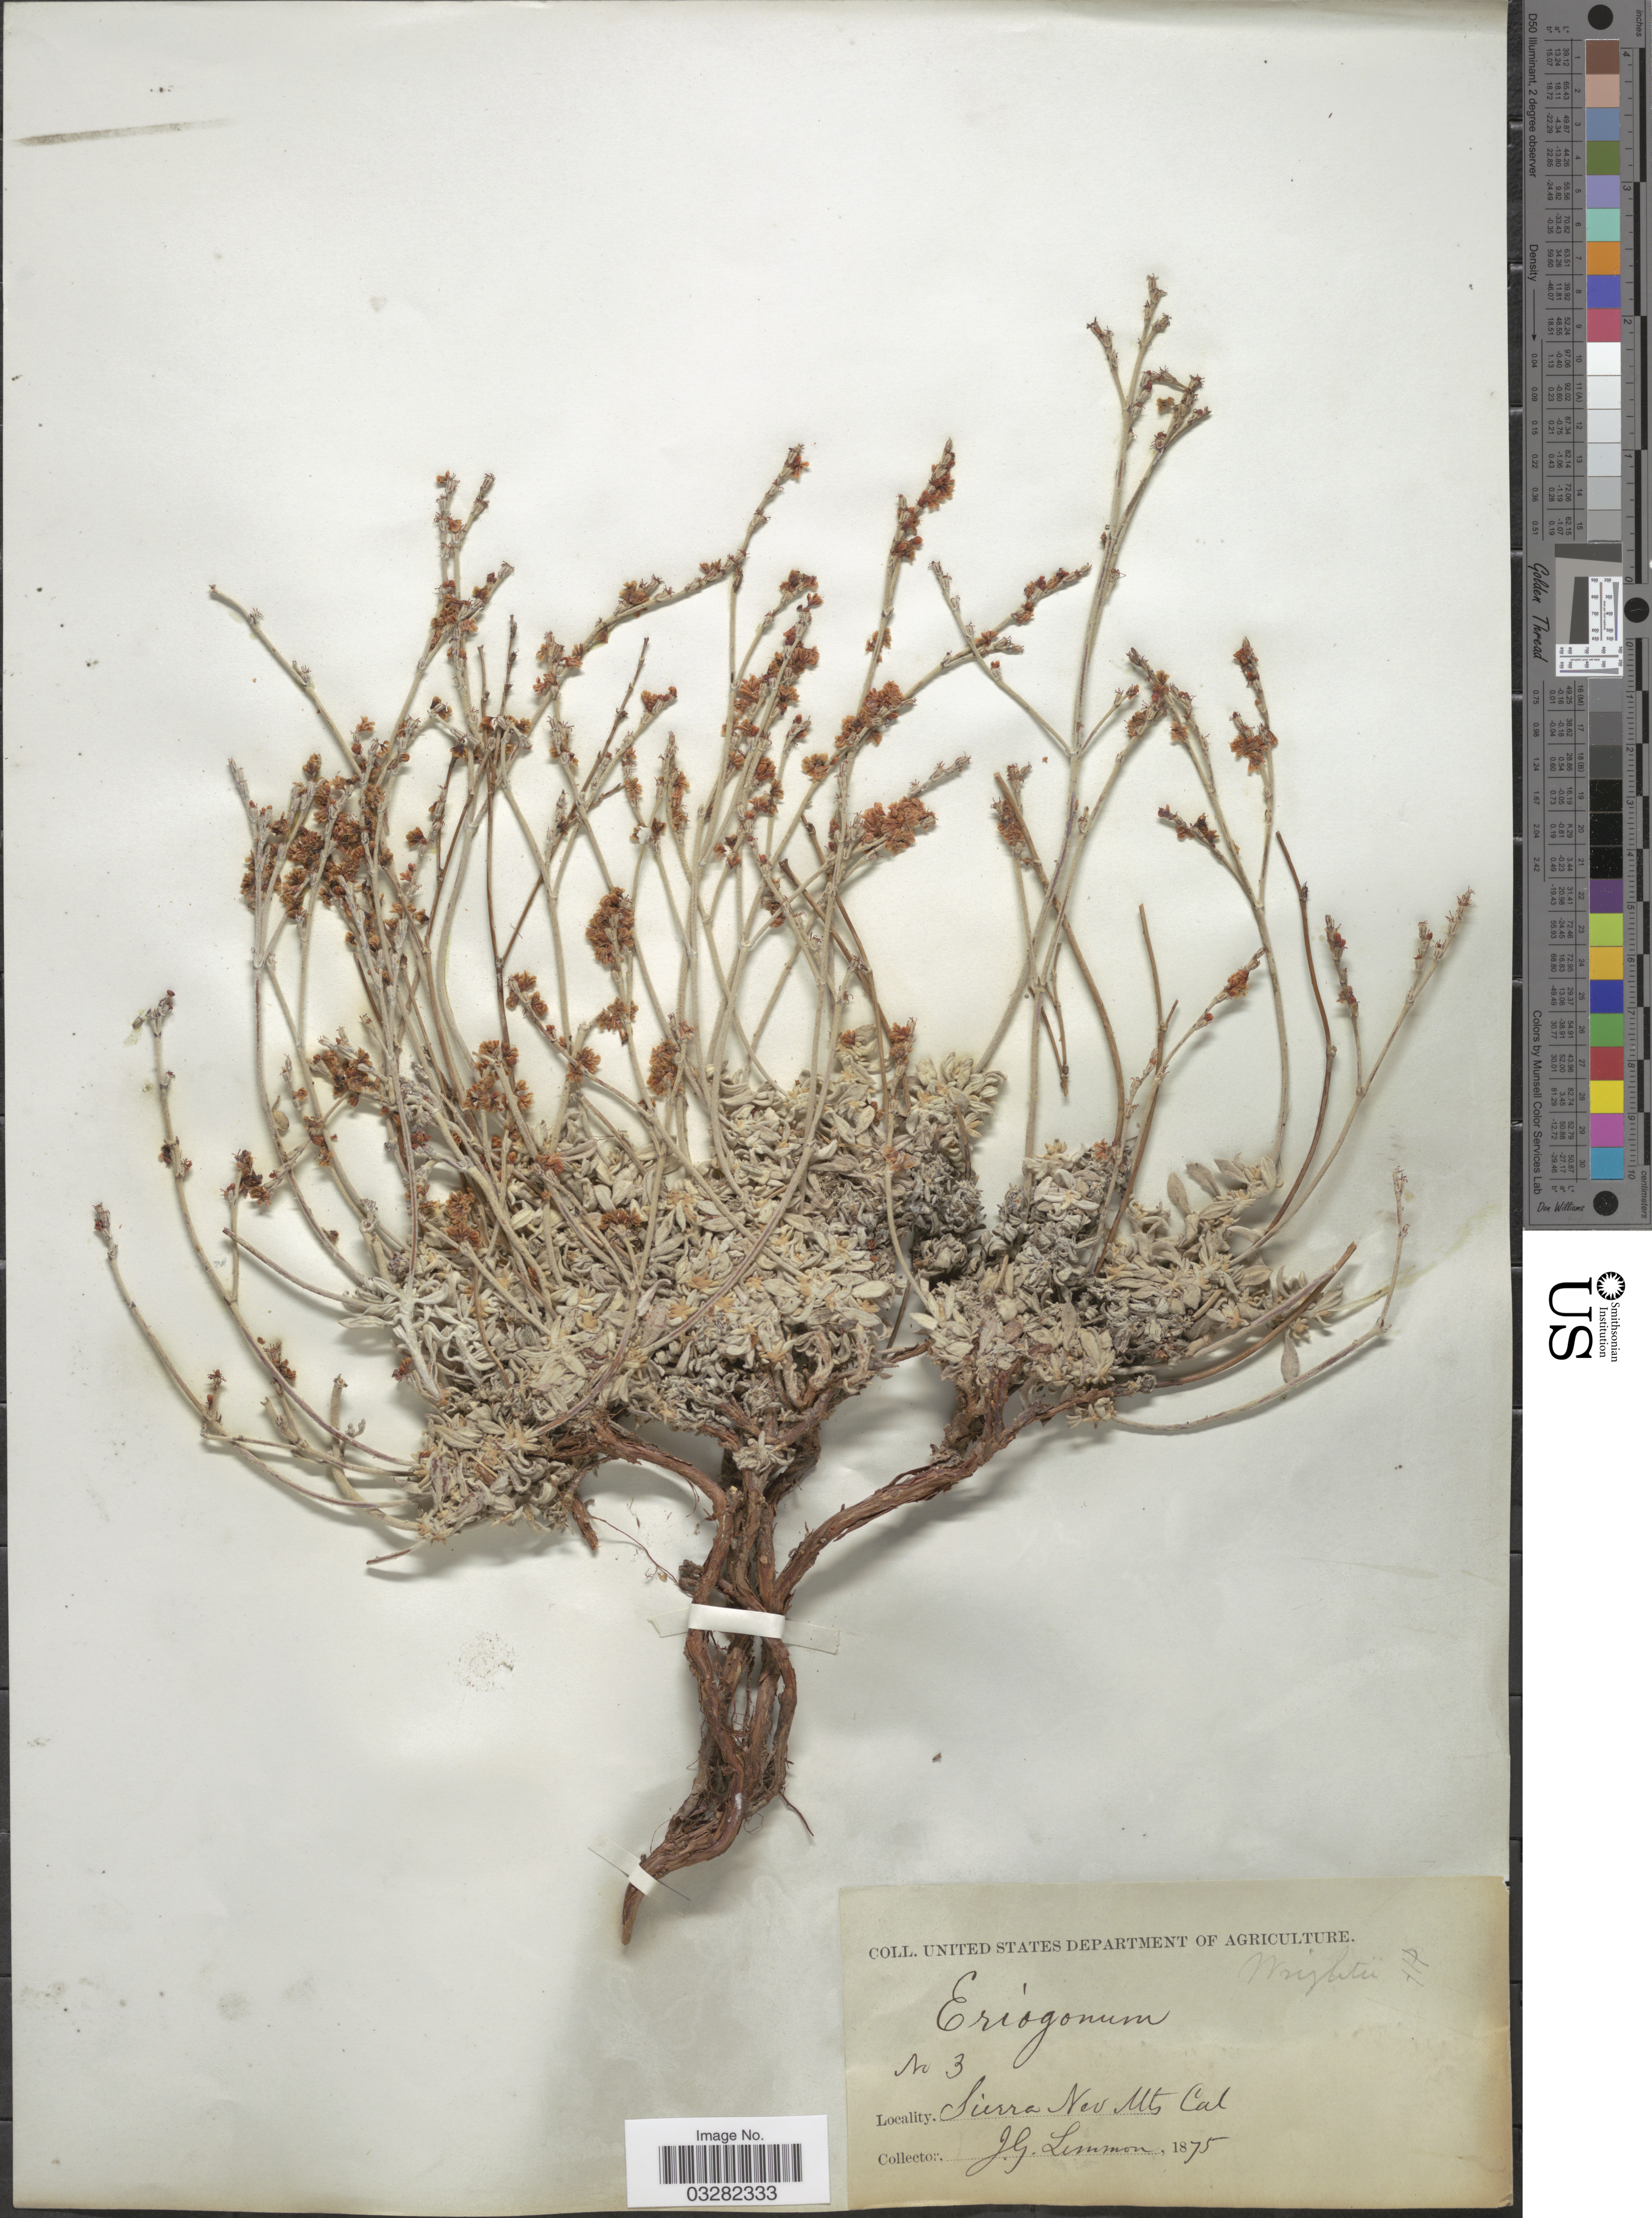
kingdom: Plantae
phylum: Tracheophyta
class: Magnoliopsida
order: Caryophyllales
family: Polygonaceae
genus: Eriogonum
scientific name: Eriogonum wrightii var. trachygonum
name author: (Torr. ex Benth.) Jeps.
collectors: J. Lemmon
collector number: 3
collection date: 1875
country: United States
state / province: California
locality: Sierra Nev Mts.